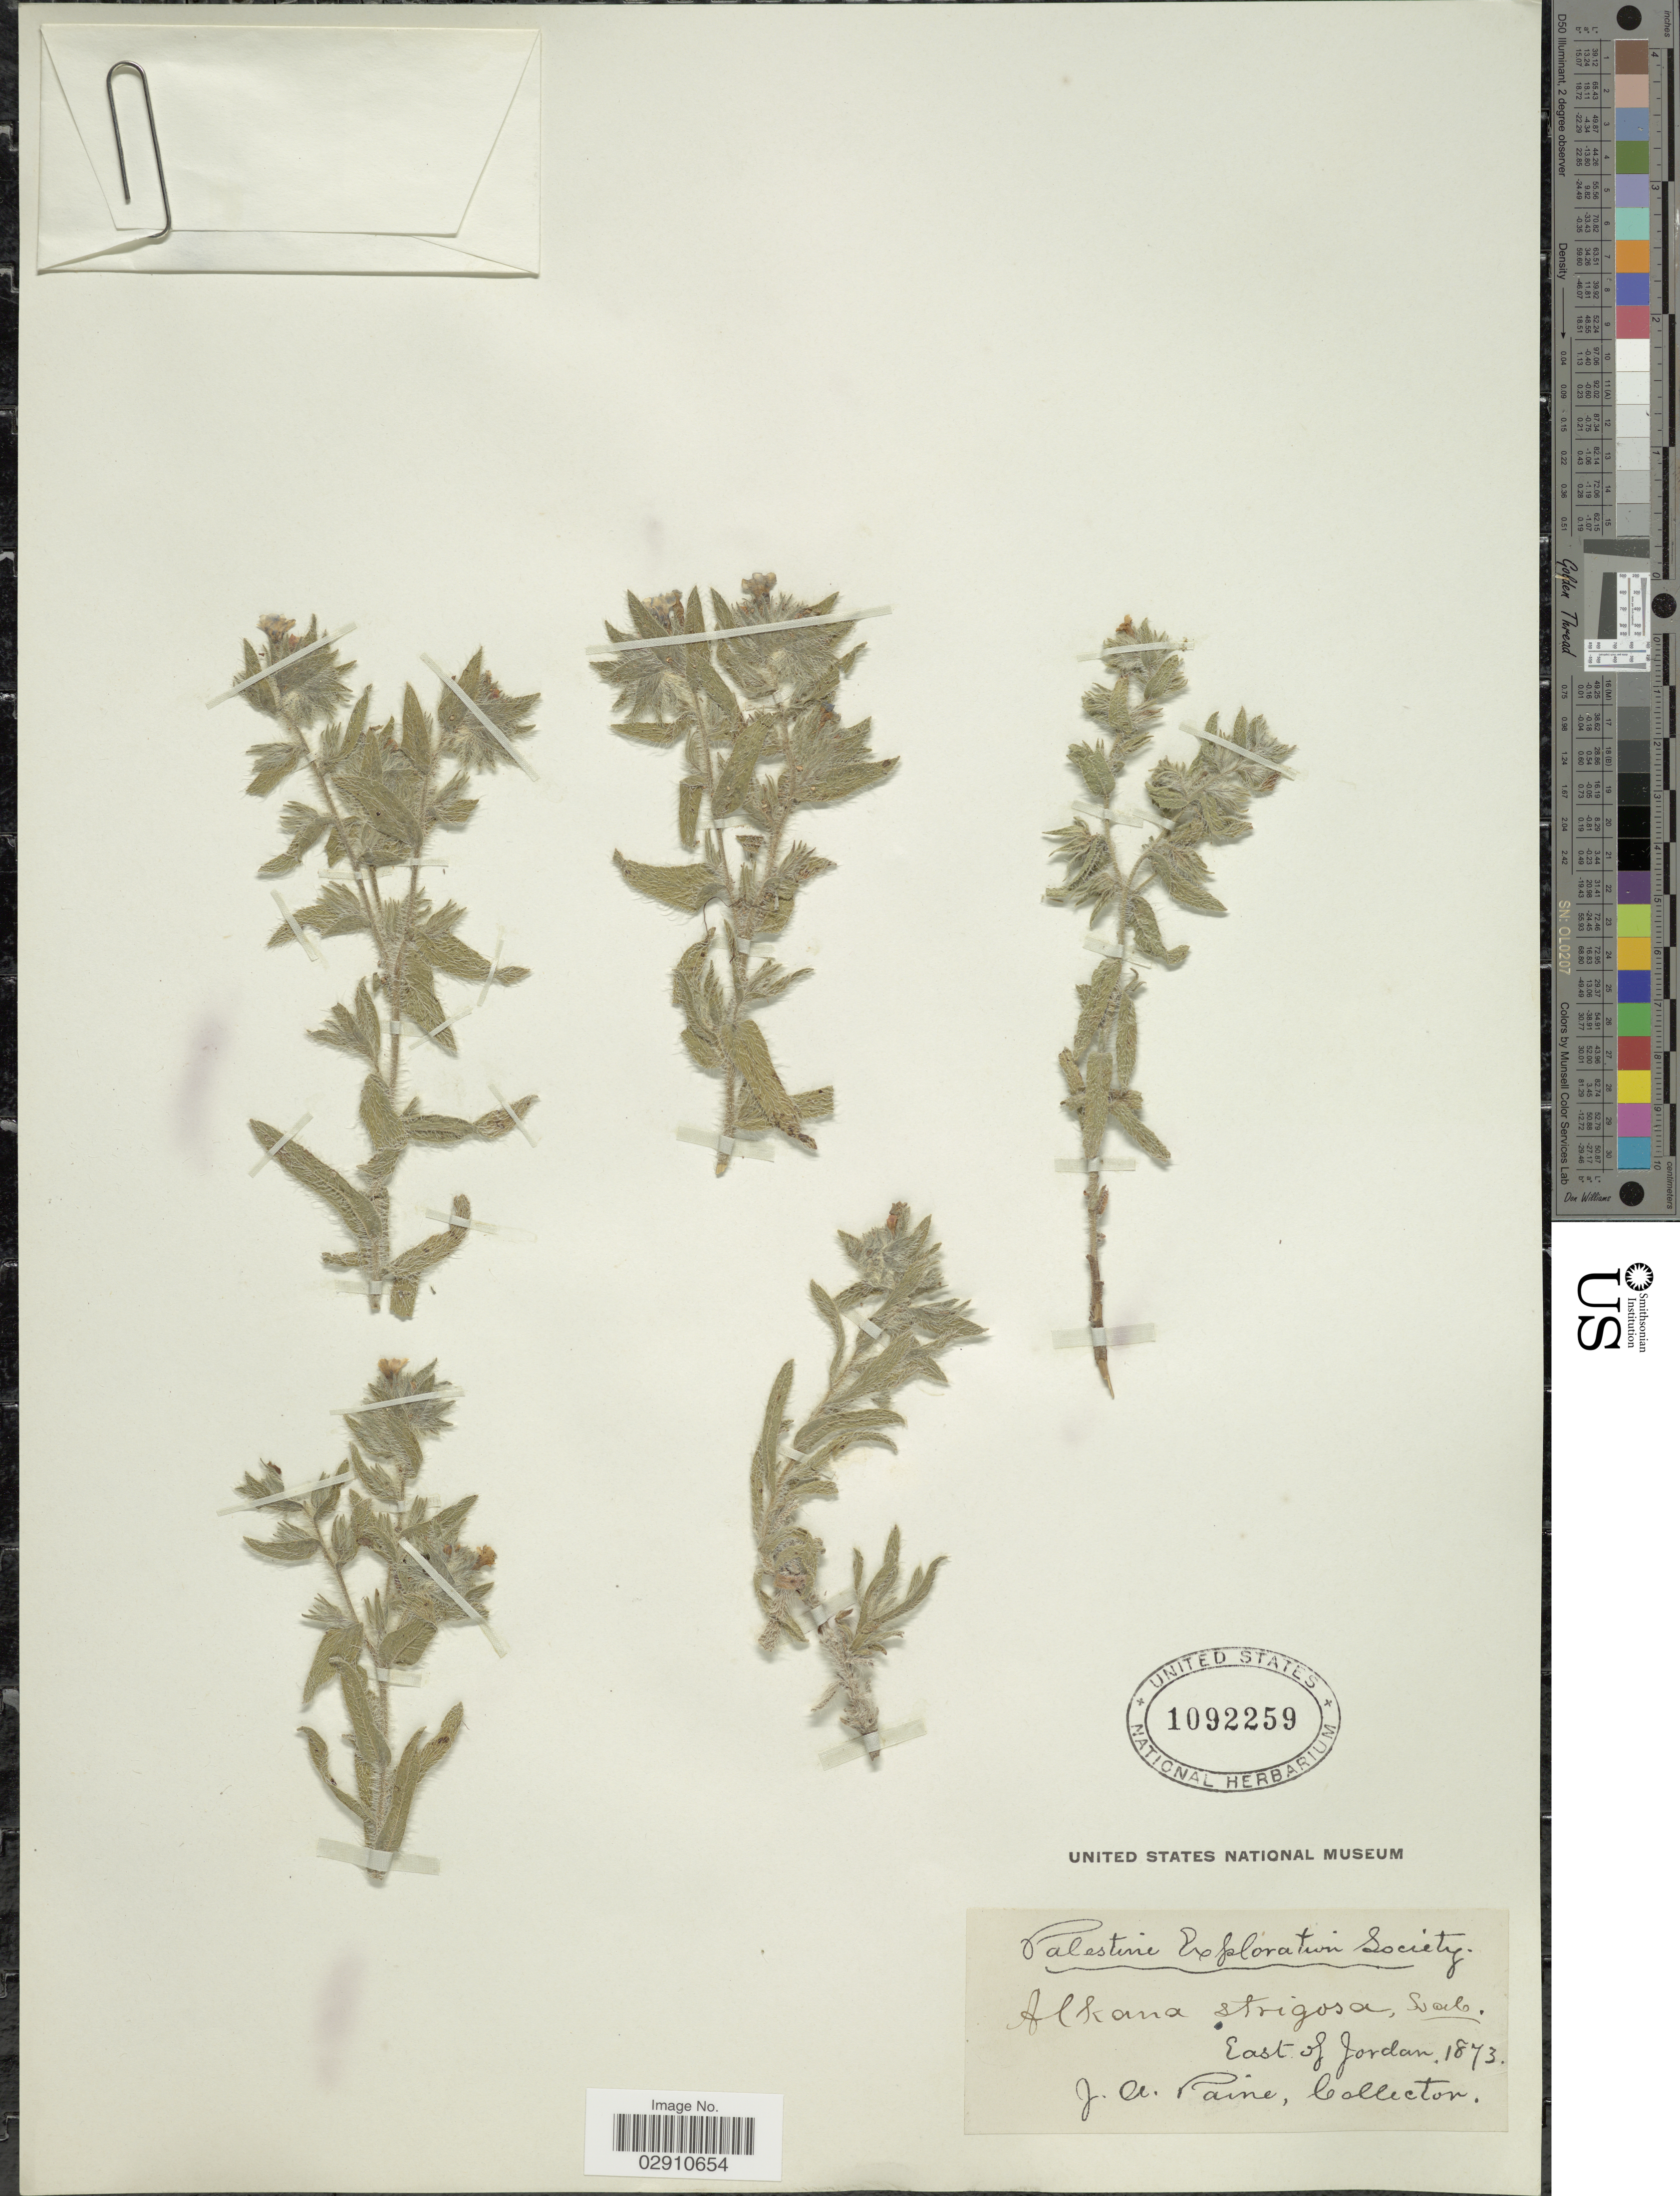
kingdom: Plantae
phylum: Tracheophyta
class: Magnoliopsida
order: Boraginales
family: Boraginaceae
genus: Alkanna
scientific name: Alkanna strigosa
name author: Boiss. & Hohen.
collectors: J. A. Paine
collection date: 1873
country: Jordan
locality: East of Jordan.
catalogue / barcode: US 1092259